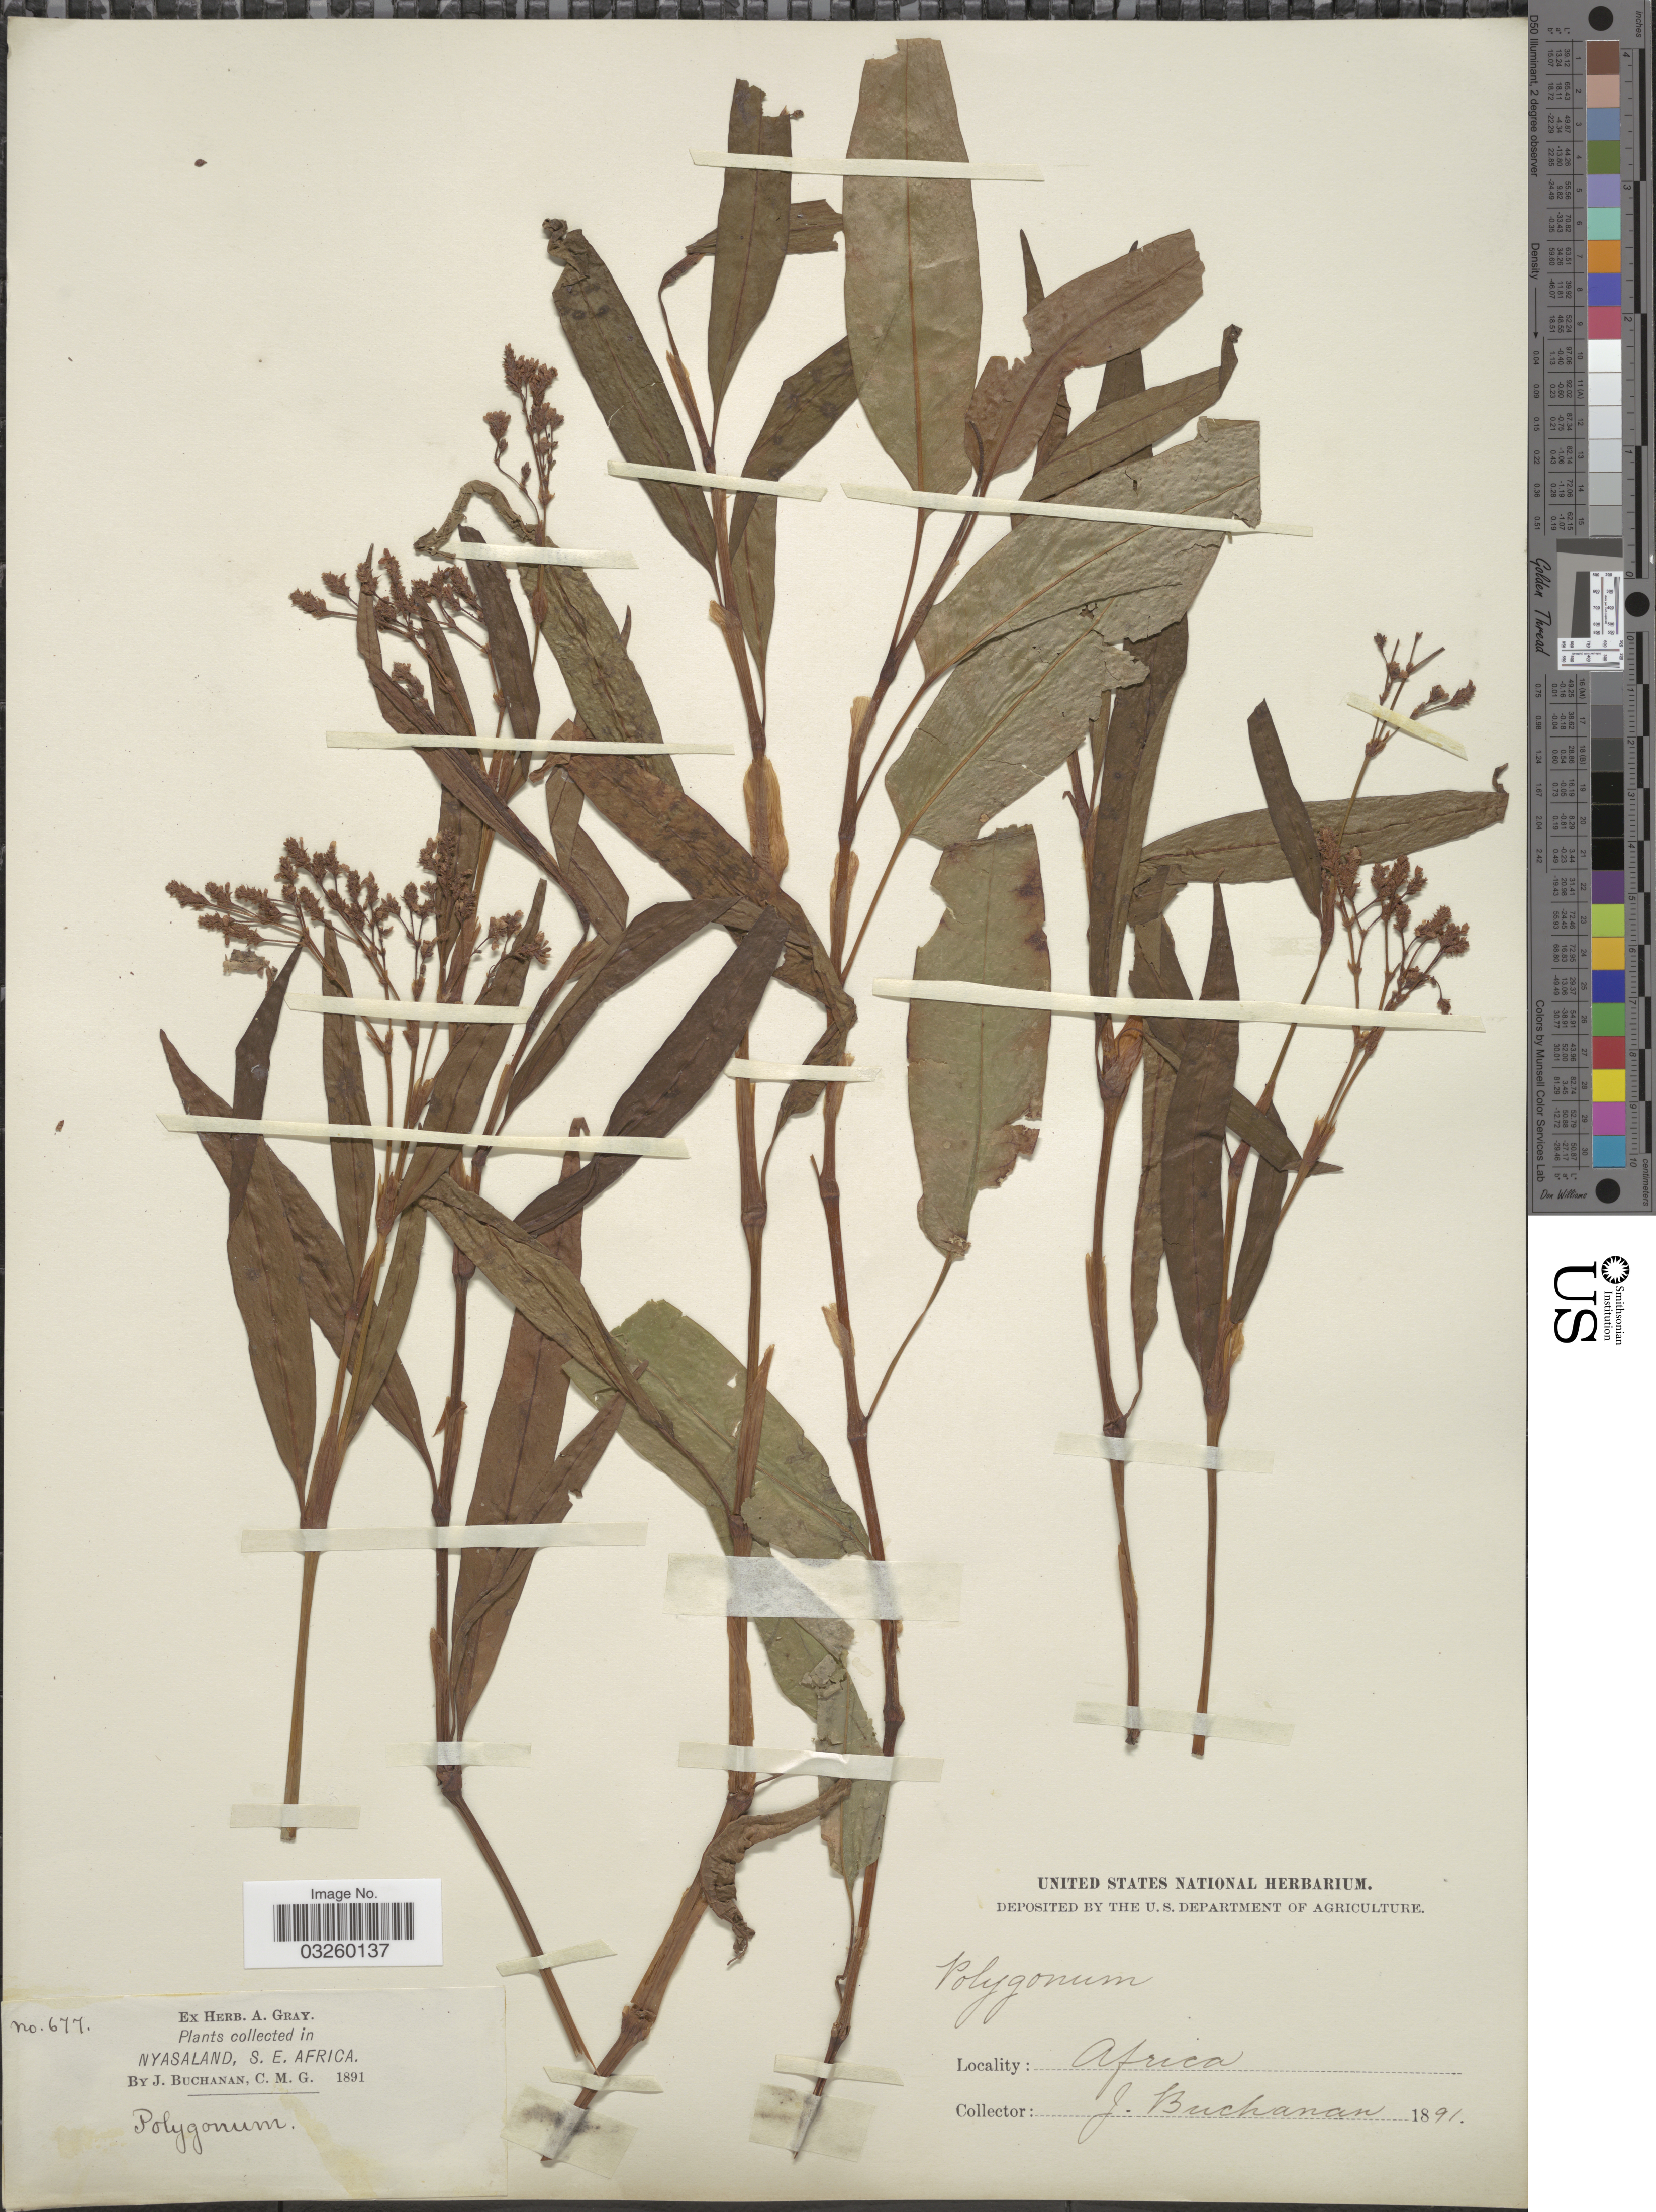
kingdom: Plantae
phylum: Tracheophyta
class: Magnoliopsida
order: Caryophyllales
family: Polygonaceae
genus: Persicaria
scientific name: Persicaria glomerata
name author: (Dammer) S. Ortiz & Pavia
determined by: Strong, Mark T., (BOT), Smithsonian Institution - National Museum of Natural History (UNITED STATES)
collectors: J. Buchanan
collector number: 677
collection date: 1891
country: Malawi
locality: Nyasaland, S. E. Africa.